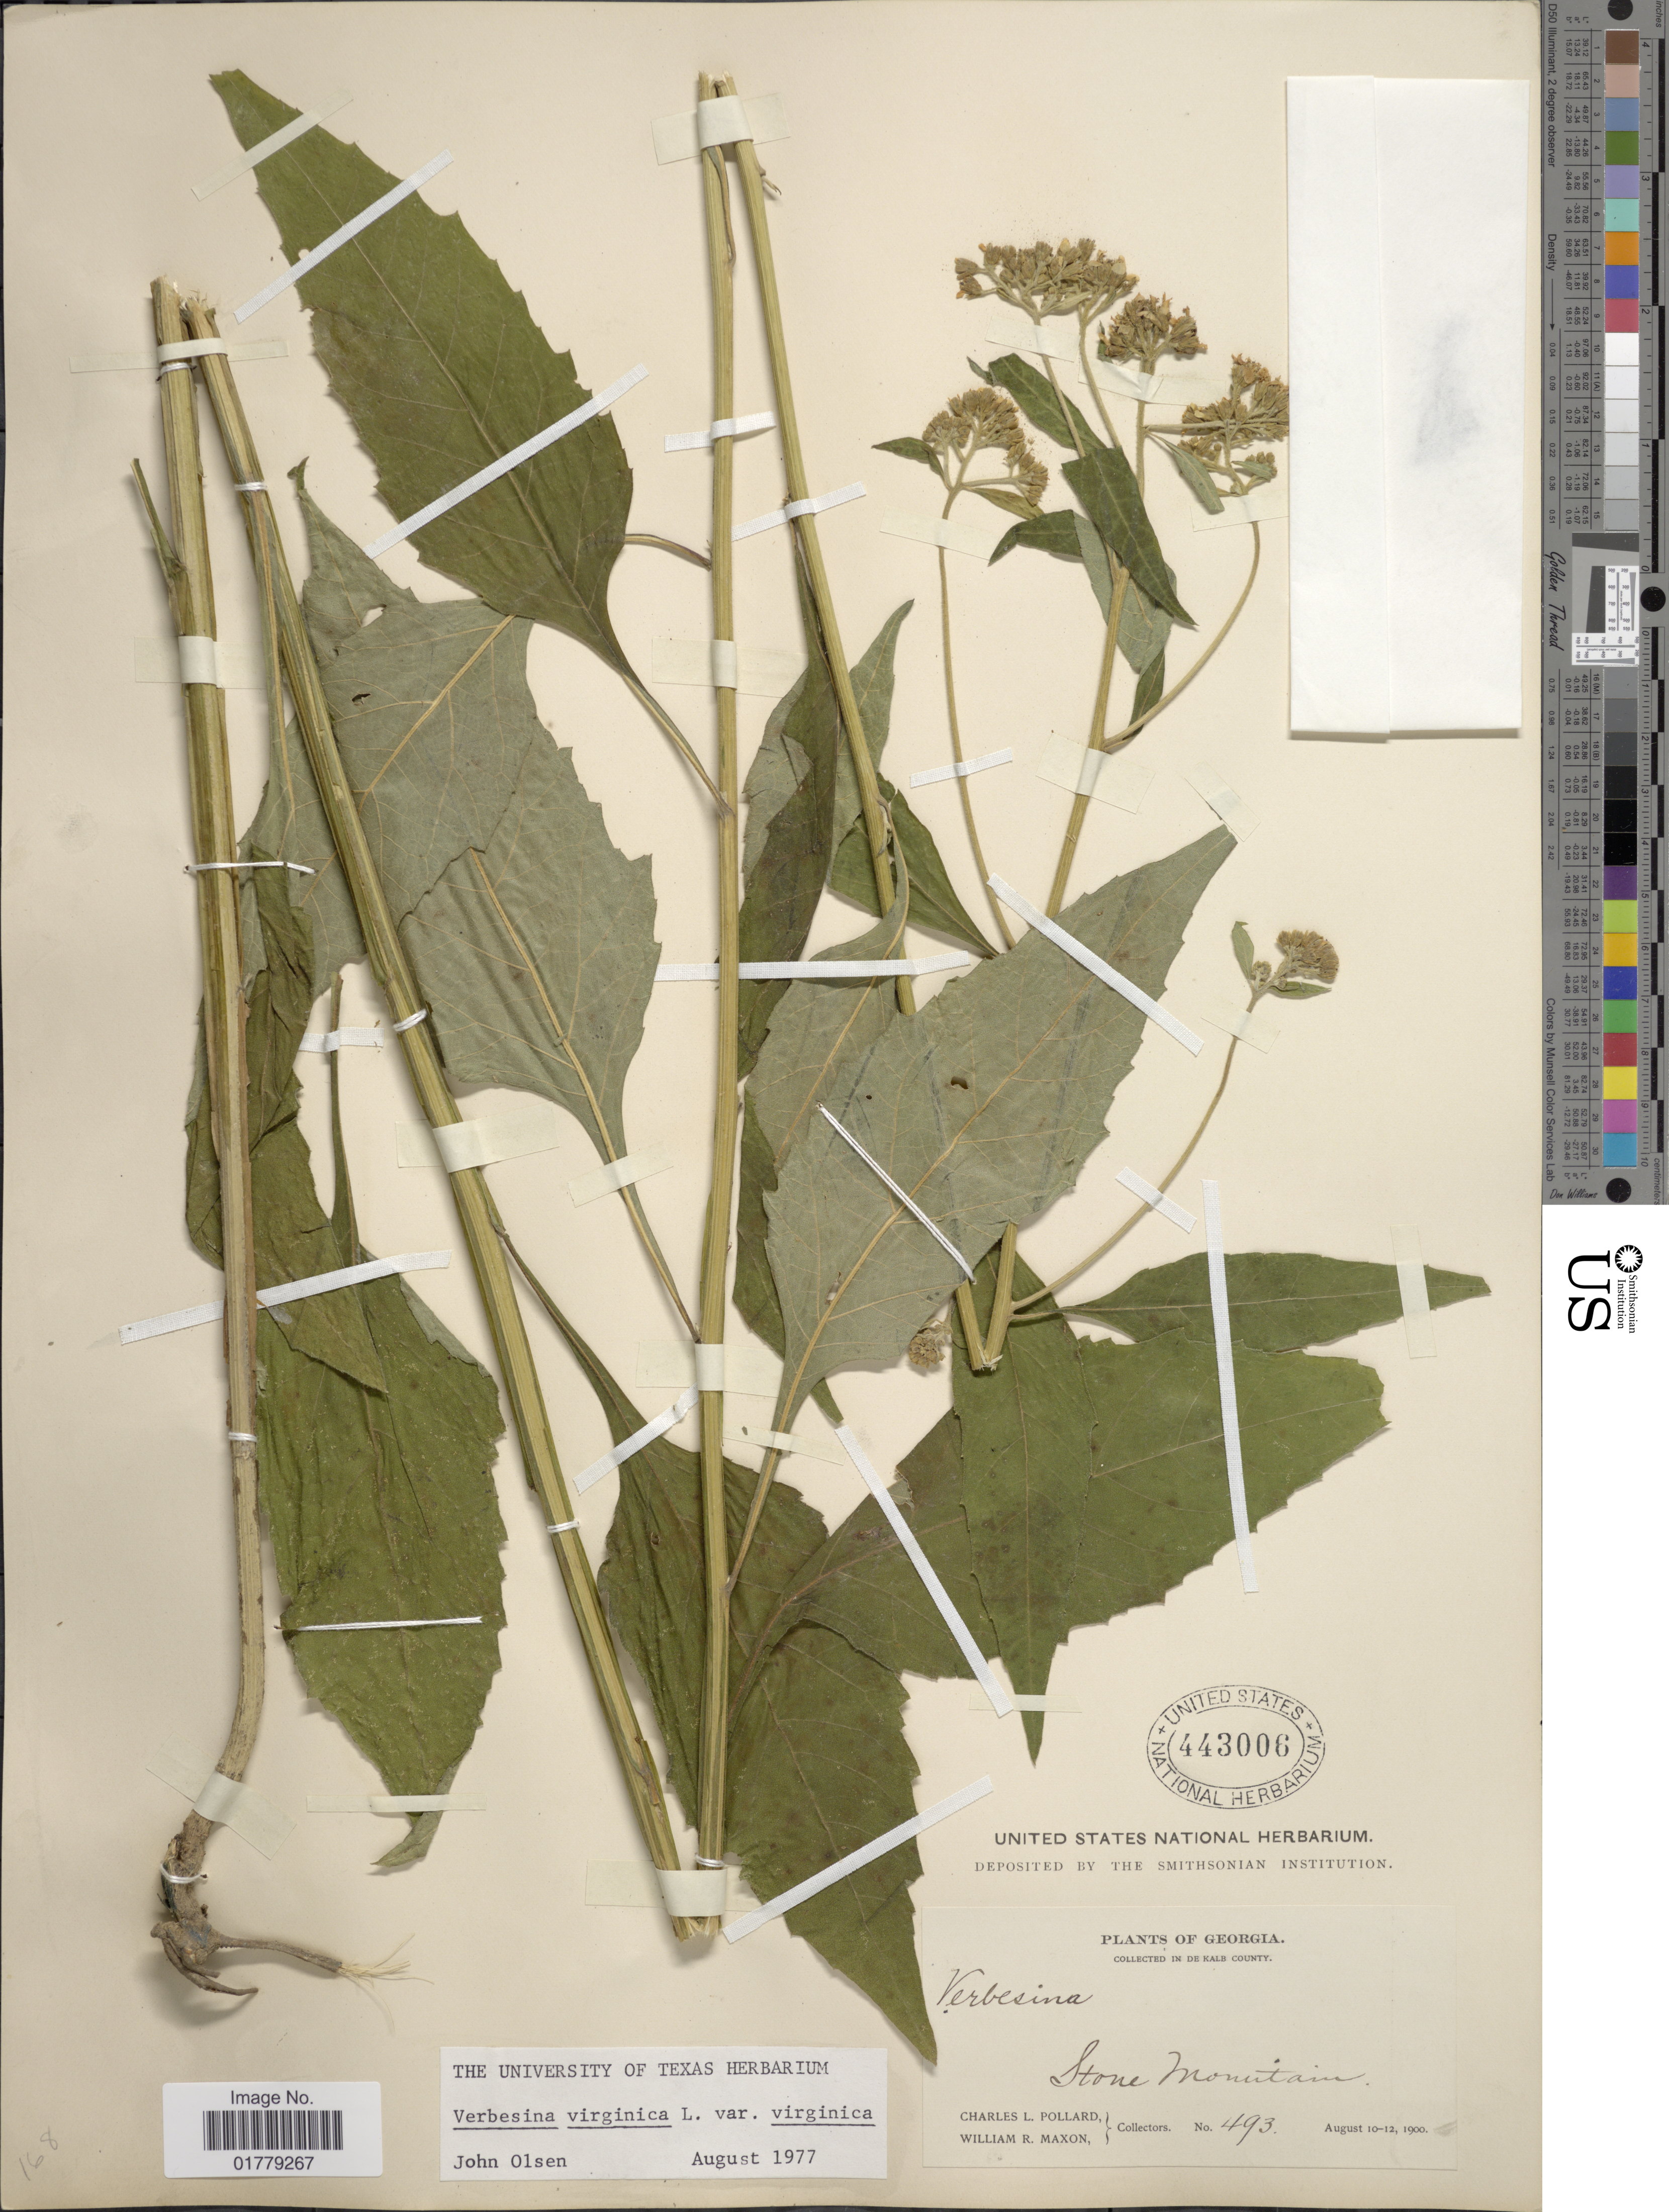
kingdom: Plantae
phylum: Tracheophyta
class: Magnoliopsida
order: Asterales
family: Asteraceae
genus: Verbesina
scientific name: Verbesina virginica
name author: L.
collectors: C. L. Pollard & W. R. Maxon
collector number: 493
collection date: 1900-08-10/1900-08-12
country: United States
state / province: Georgia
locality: Georgia. In de Kalb County. Stone Mountain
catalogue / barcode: US 443006